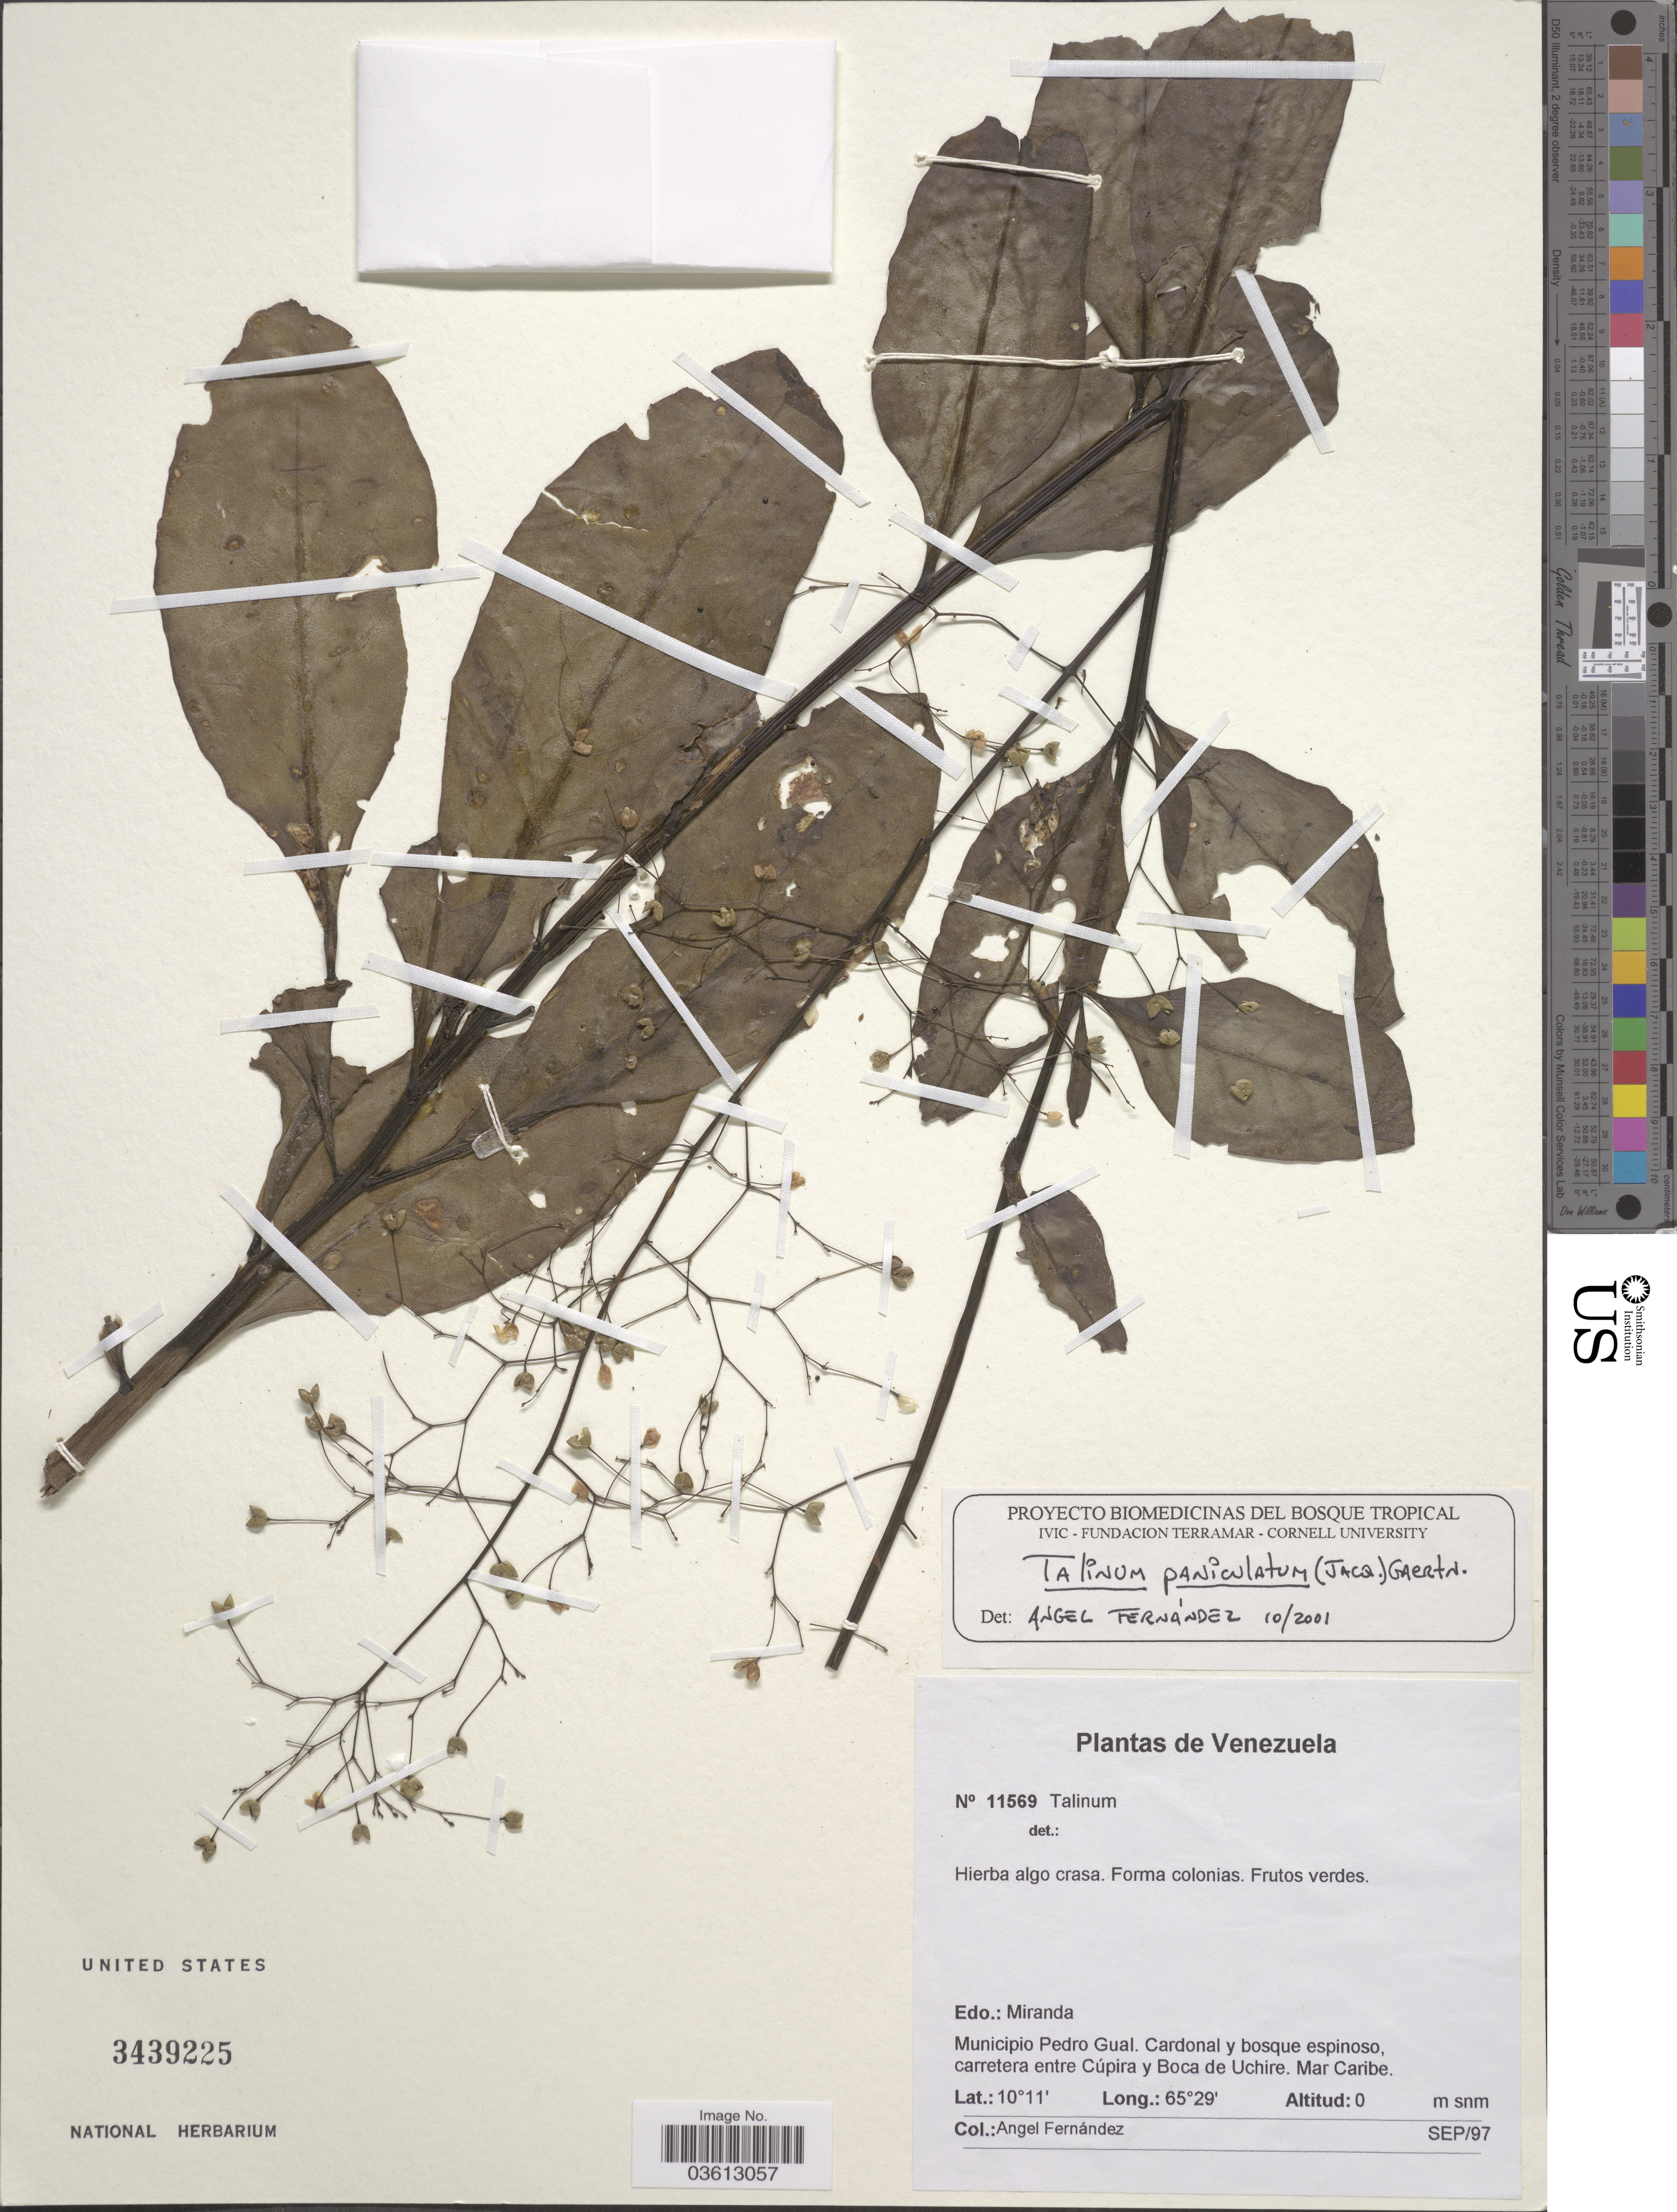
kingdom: Plantae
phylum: Tracheophyta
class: Magnoliopsida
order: Caryophyllales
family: Talinaceae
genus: Talinum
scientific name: Talinum paniculatum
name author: (Jacq.) Gaertn.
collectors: Á. Fernández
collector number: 11569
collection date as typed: Transcribed d/m/y: /9/97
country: Venezuela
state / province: Miranda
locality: Municipio Pedro Gual. Cardonal y bosque espinoso, carretera entre Cúpira y Boca de Uchire. Mar Caribe.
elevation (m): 0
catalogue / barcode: US 3439225